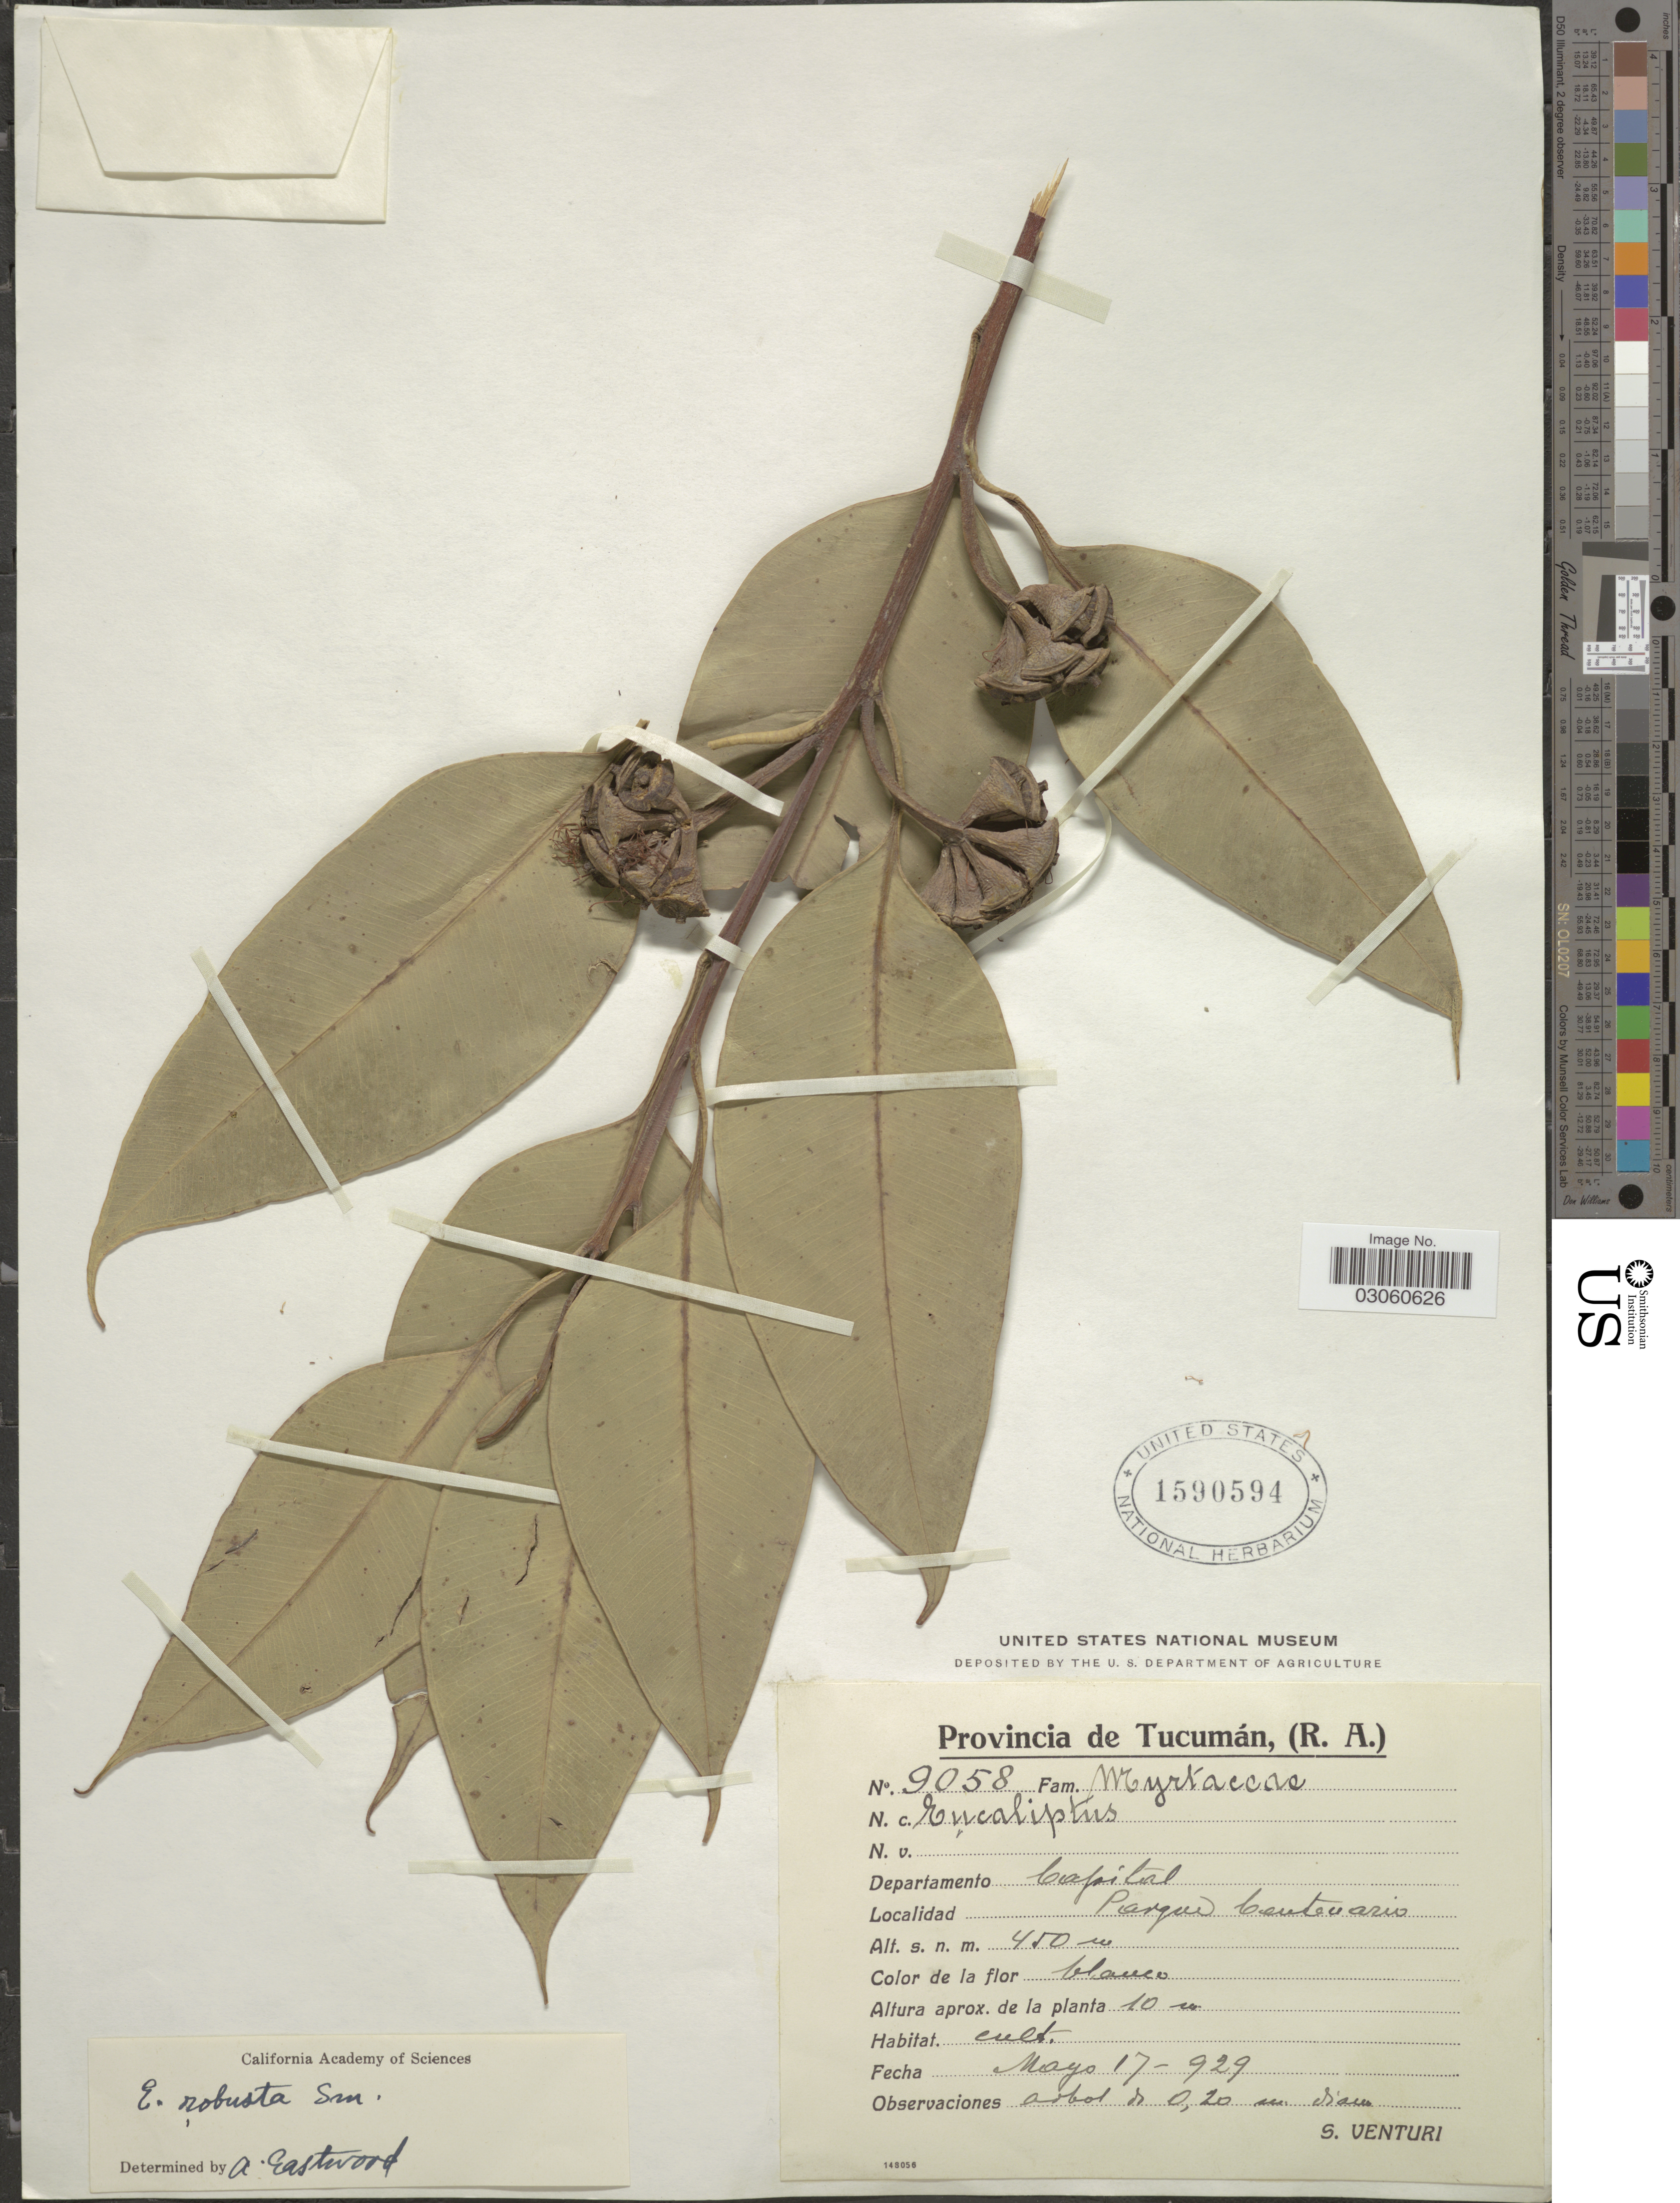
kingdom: Plantae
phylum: Tracheophyta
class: Magnoliopsida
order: Myrtales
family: Myrtaceae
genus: Eucalyptus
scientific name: Eucalyptus robusta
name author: Sm.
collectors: S. Venturi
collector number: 9058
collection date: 1929-05-17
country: Argentina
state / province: Tucuman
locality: Departamento Capital, Parque Centenario.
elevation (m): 450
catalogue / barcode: US 1590594